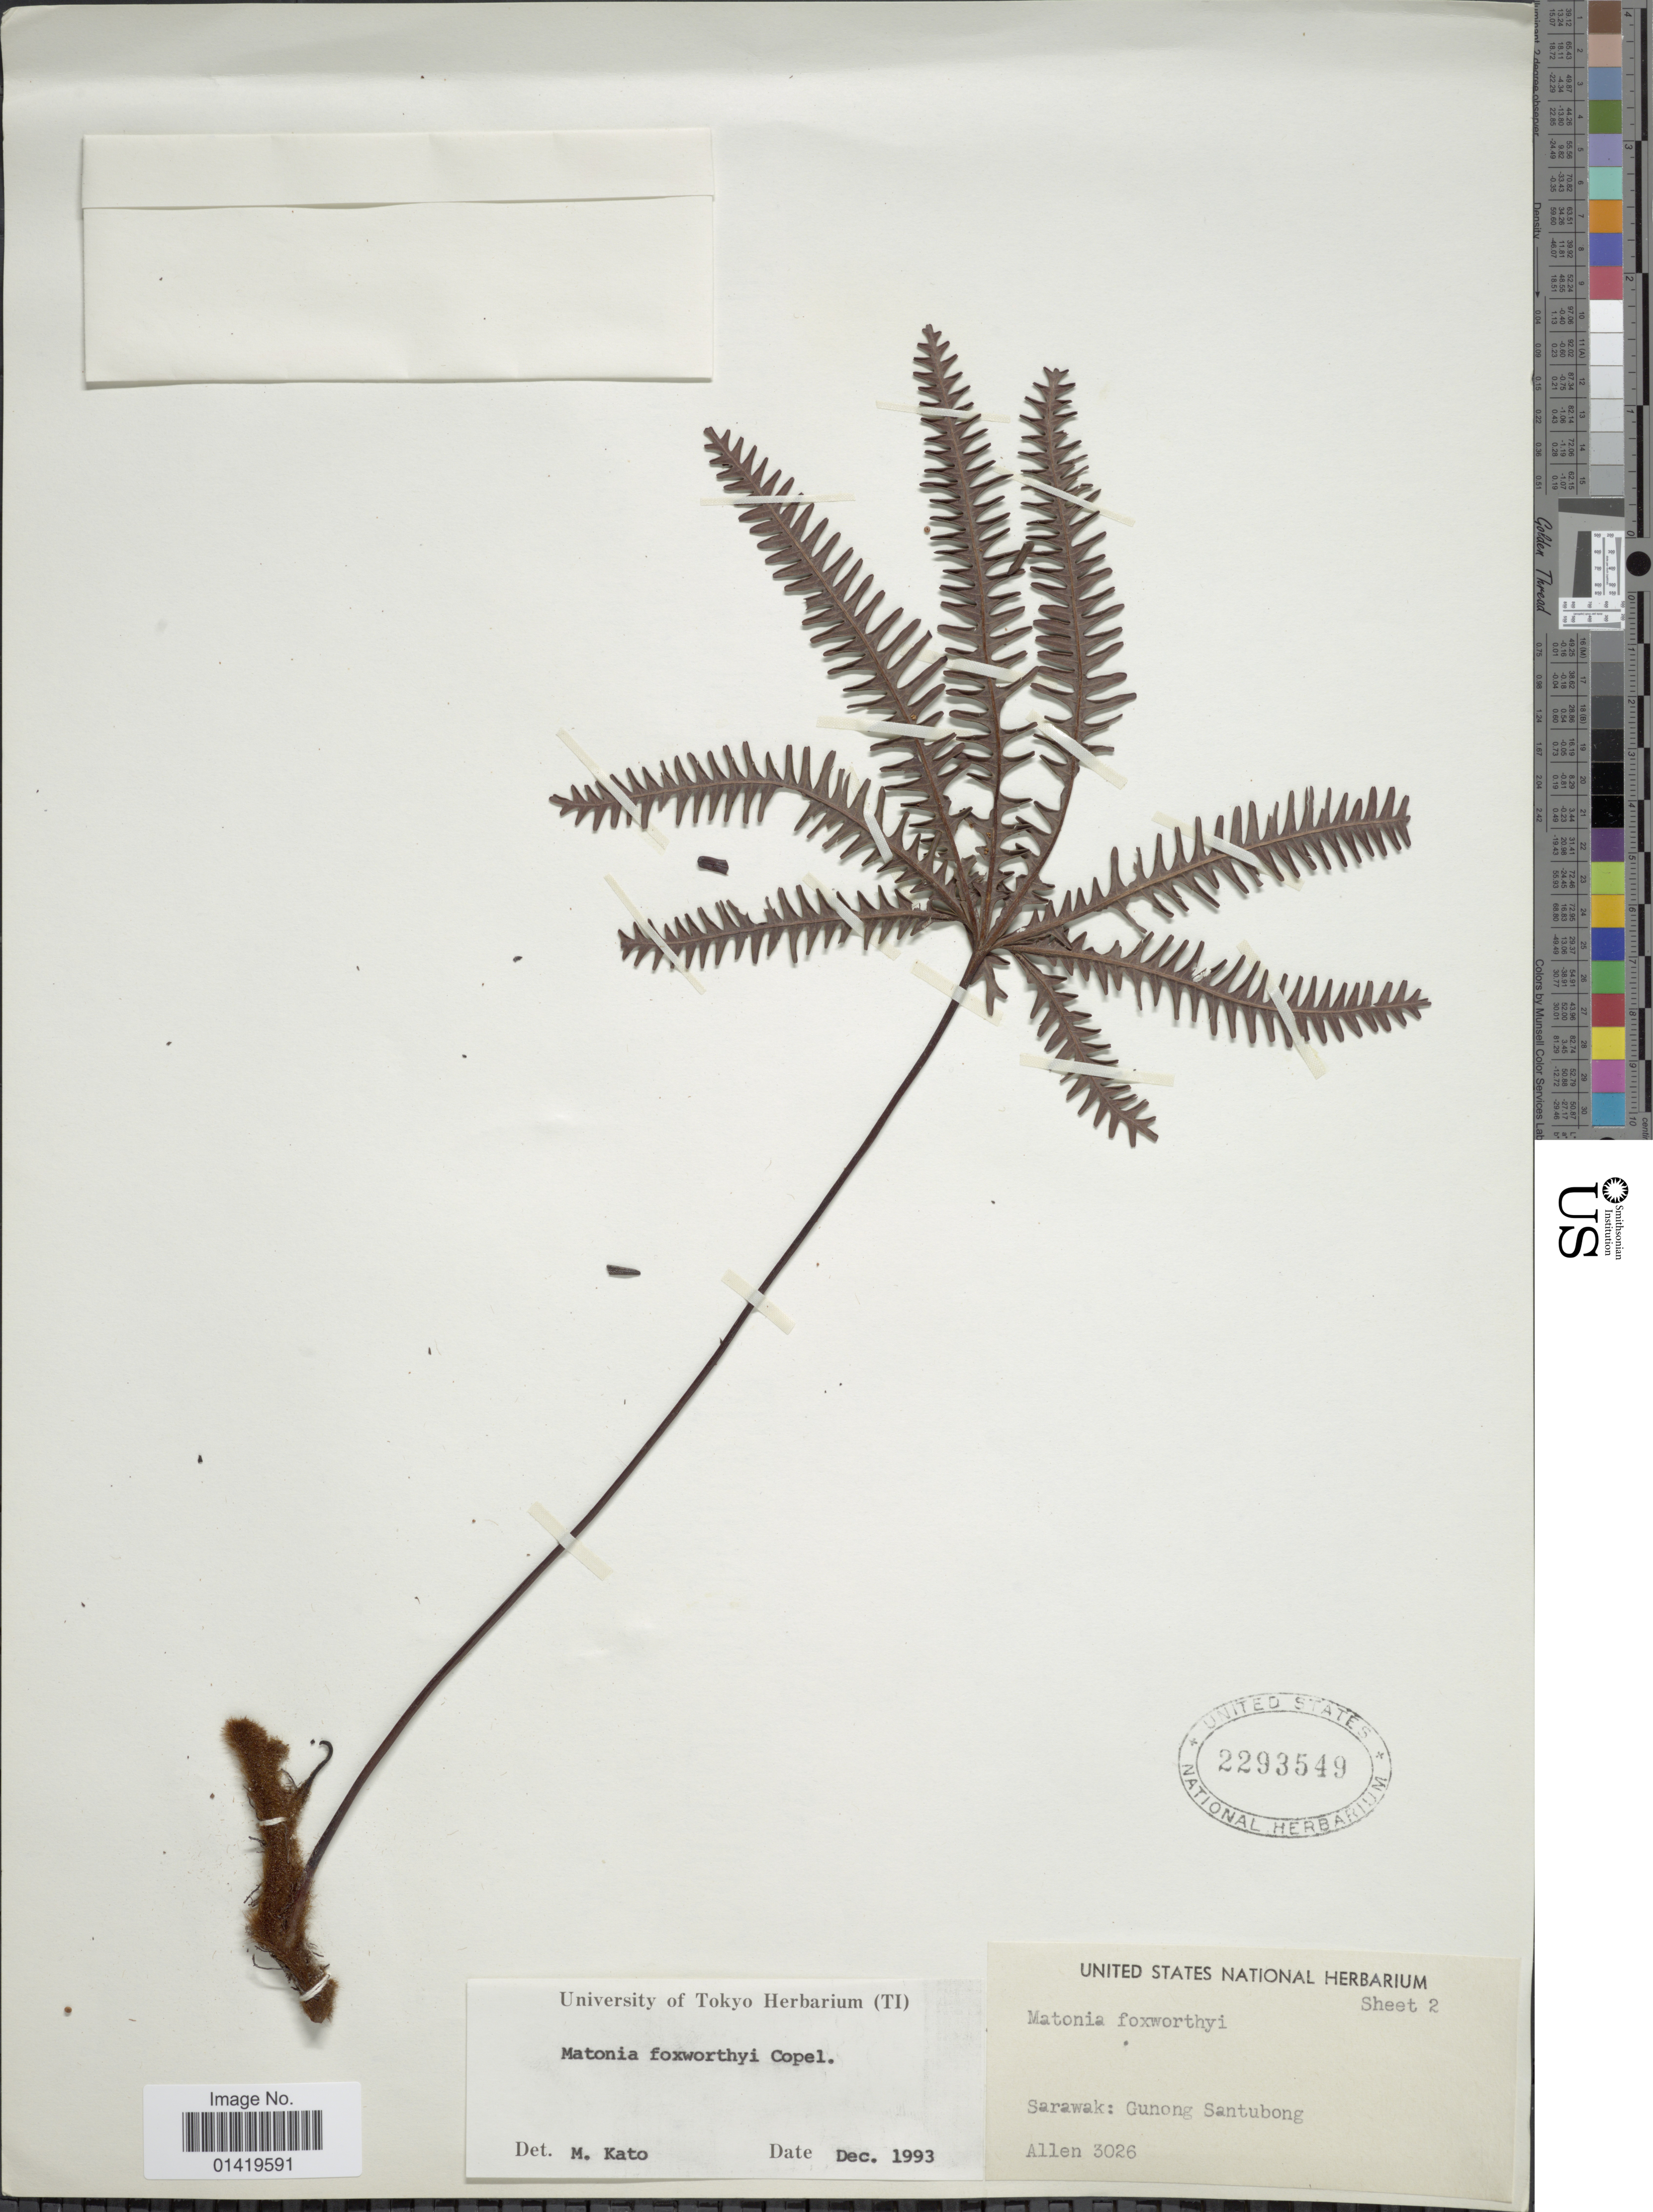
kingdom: Plantae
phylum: Tracheophyta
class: Polypodiopsida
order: Gleicheniales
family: Matoniaceae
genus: Matonia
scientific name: Matonia foxworthyi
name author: Copel.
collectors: -- Allen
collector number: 3026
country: Malaysia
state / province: Sarawak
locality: Sarawak. Gunong Santubong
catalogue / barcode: US 2293549